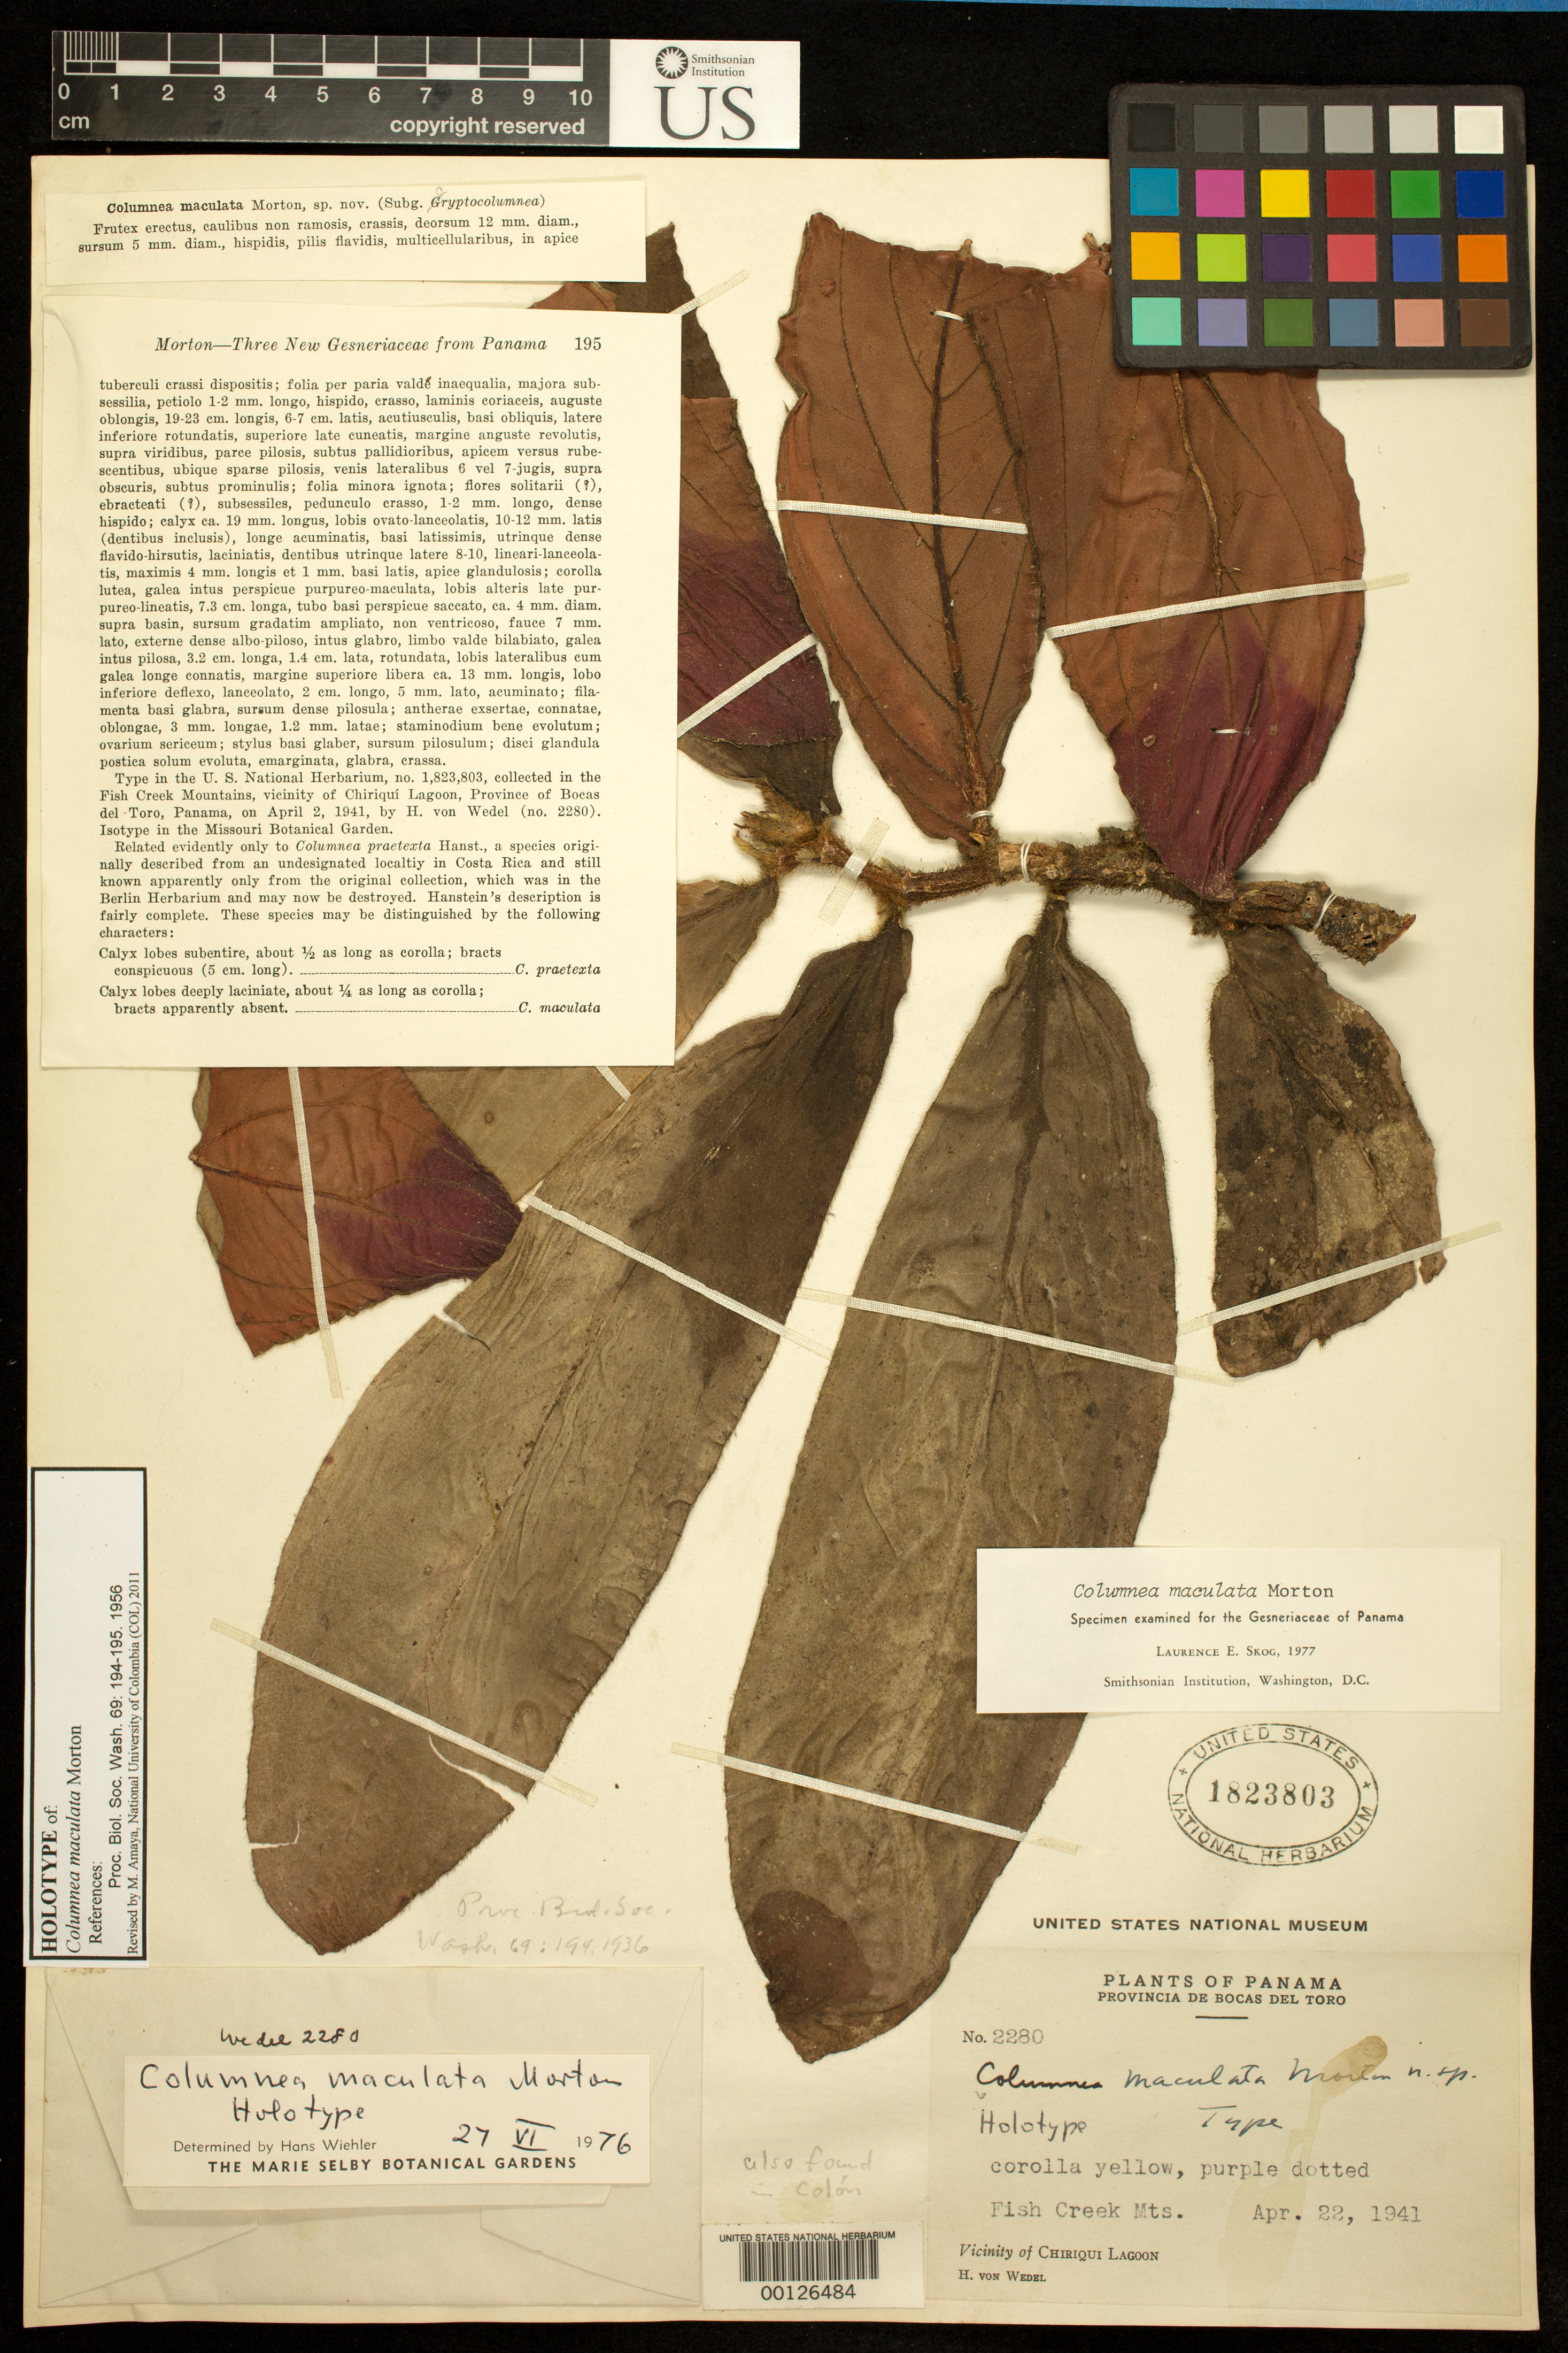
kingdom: Plantae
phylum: Tracheophyta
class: Magnoliopsida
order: Lamiales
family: Gesneriaceae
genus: Columnea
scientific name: Columnea maculata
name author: C.V. Morton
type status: Holotype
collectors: H. von Wedel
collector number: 2280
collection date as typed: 22 Apr 1941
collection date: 1941-04-22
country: Panama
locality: Vicinity of Chiriqui Lagoon, Fish Creek Mountains.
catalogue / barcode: US 1823803